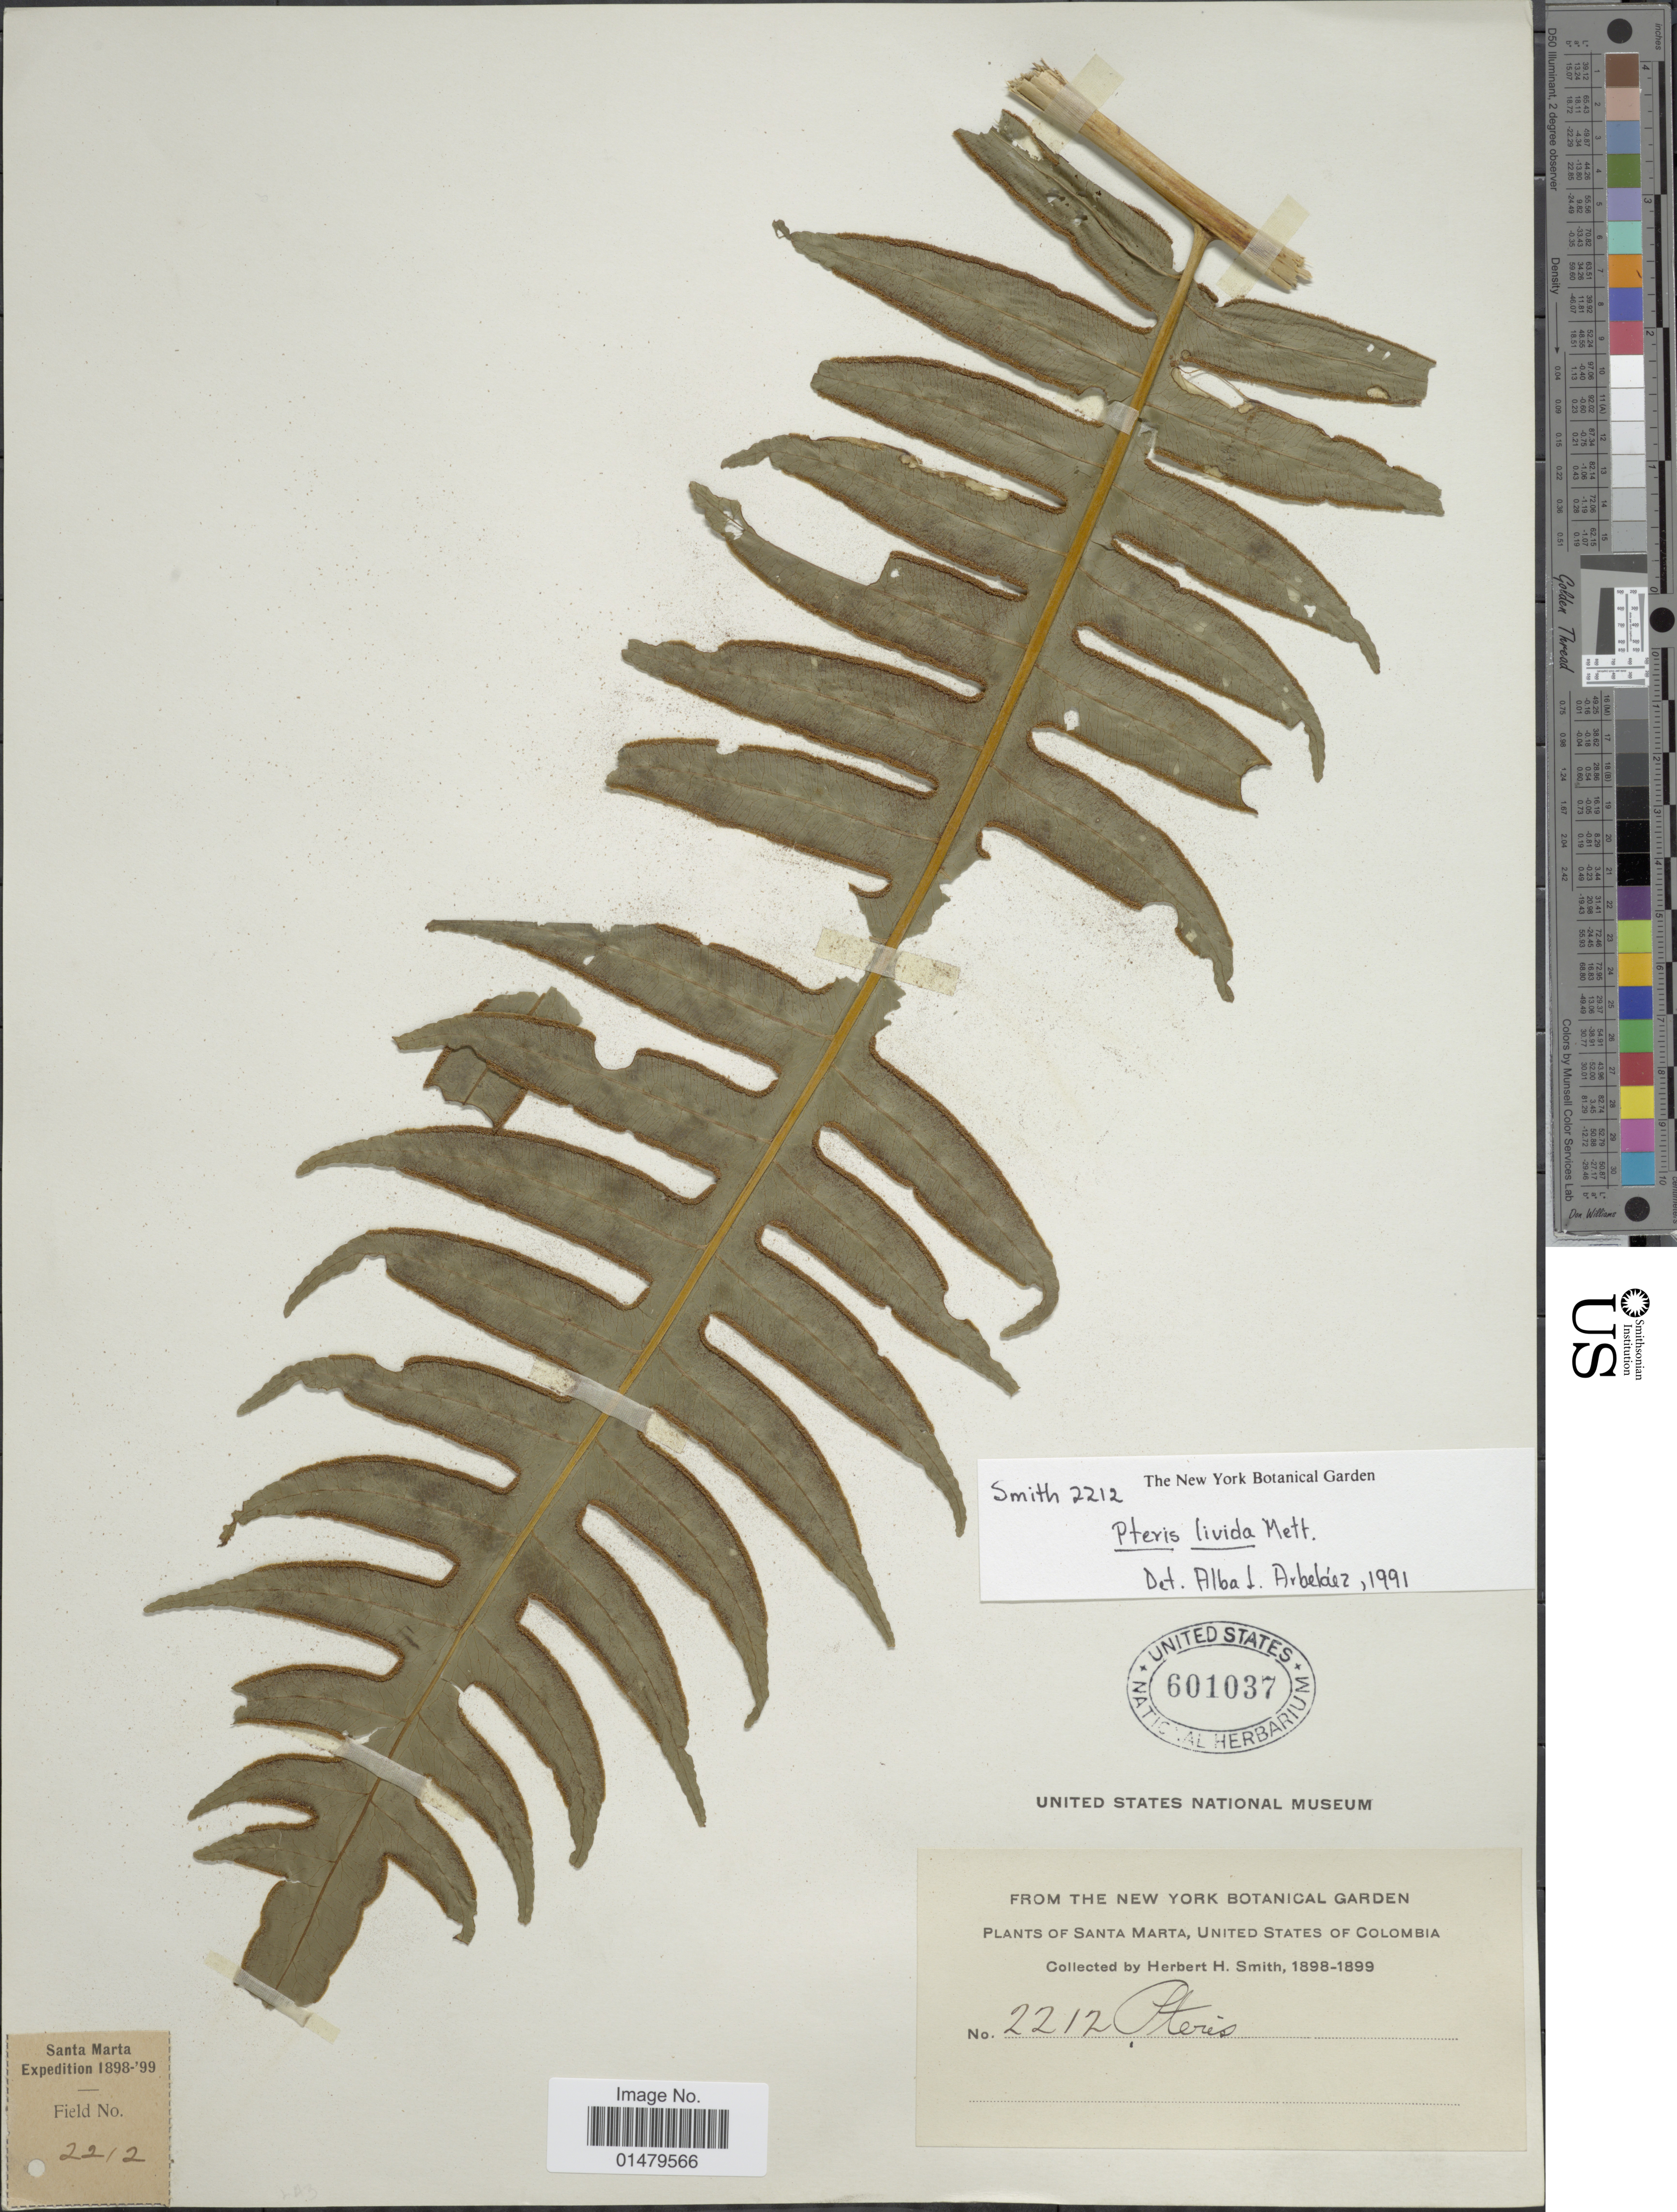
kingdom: Plantae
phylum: Tracheophyta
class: Polypodiopsida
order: Polypodiales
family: Pteridaceae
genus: Pteris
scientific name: Pteris livida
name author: Mett. in Triana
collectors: Herbert H. Smith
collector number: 2212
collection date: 1898/1899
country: Colombia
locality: Santa Marta, United States of Colombia.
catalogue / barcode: US 601037